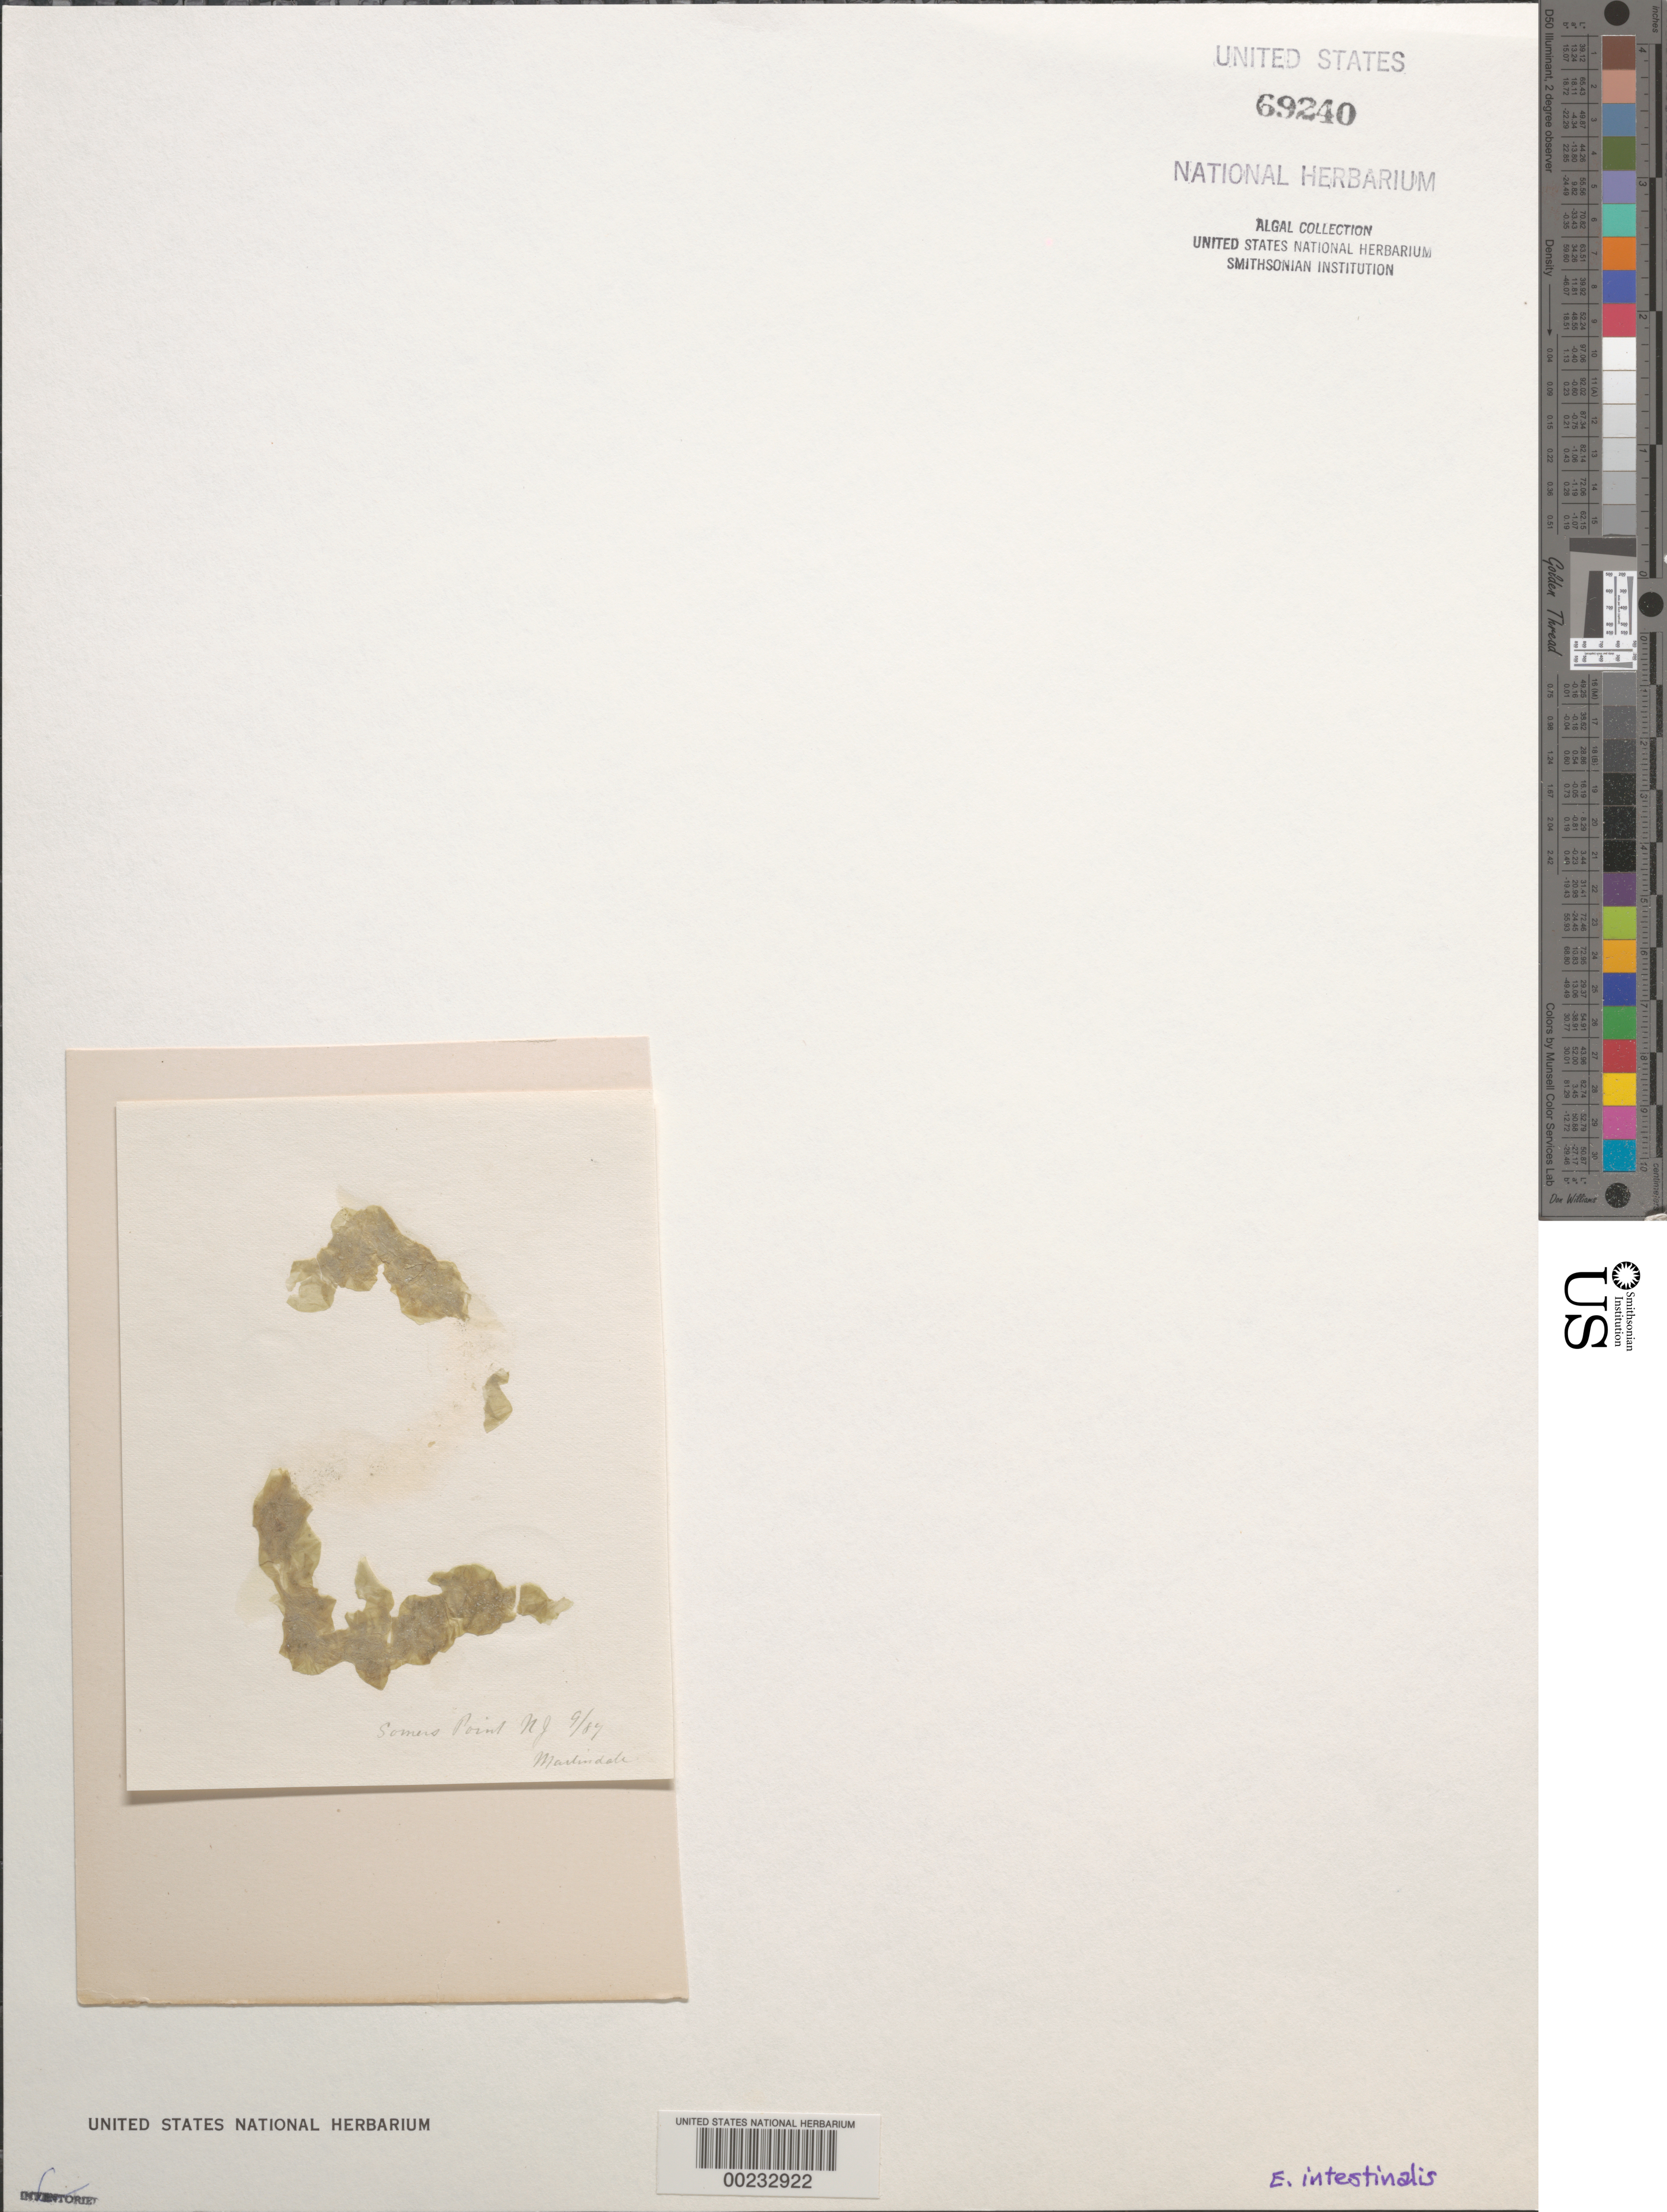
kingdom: Plantae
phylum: Chlorophyta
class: Ulvophyceae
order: Ulvales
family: Ulvaceae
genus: Ulva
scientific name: Ulva intestinalis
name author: L.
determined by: Algae name updating Project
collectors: I. C. Martindale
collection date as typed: Sep 1889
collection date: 1889-09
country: United States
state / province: New Jersey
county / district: Atlantic County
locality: Somers Point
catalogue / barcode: US 69240